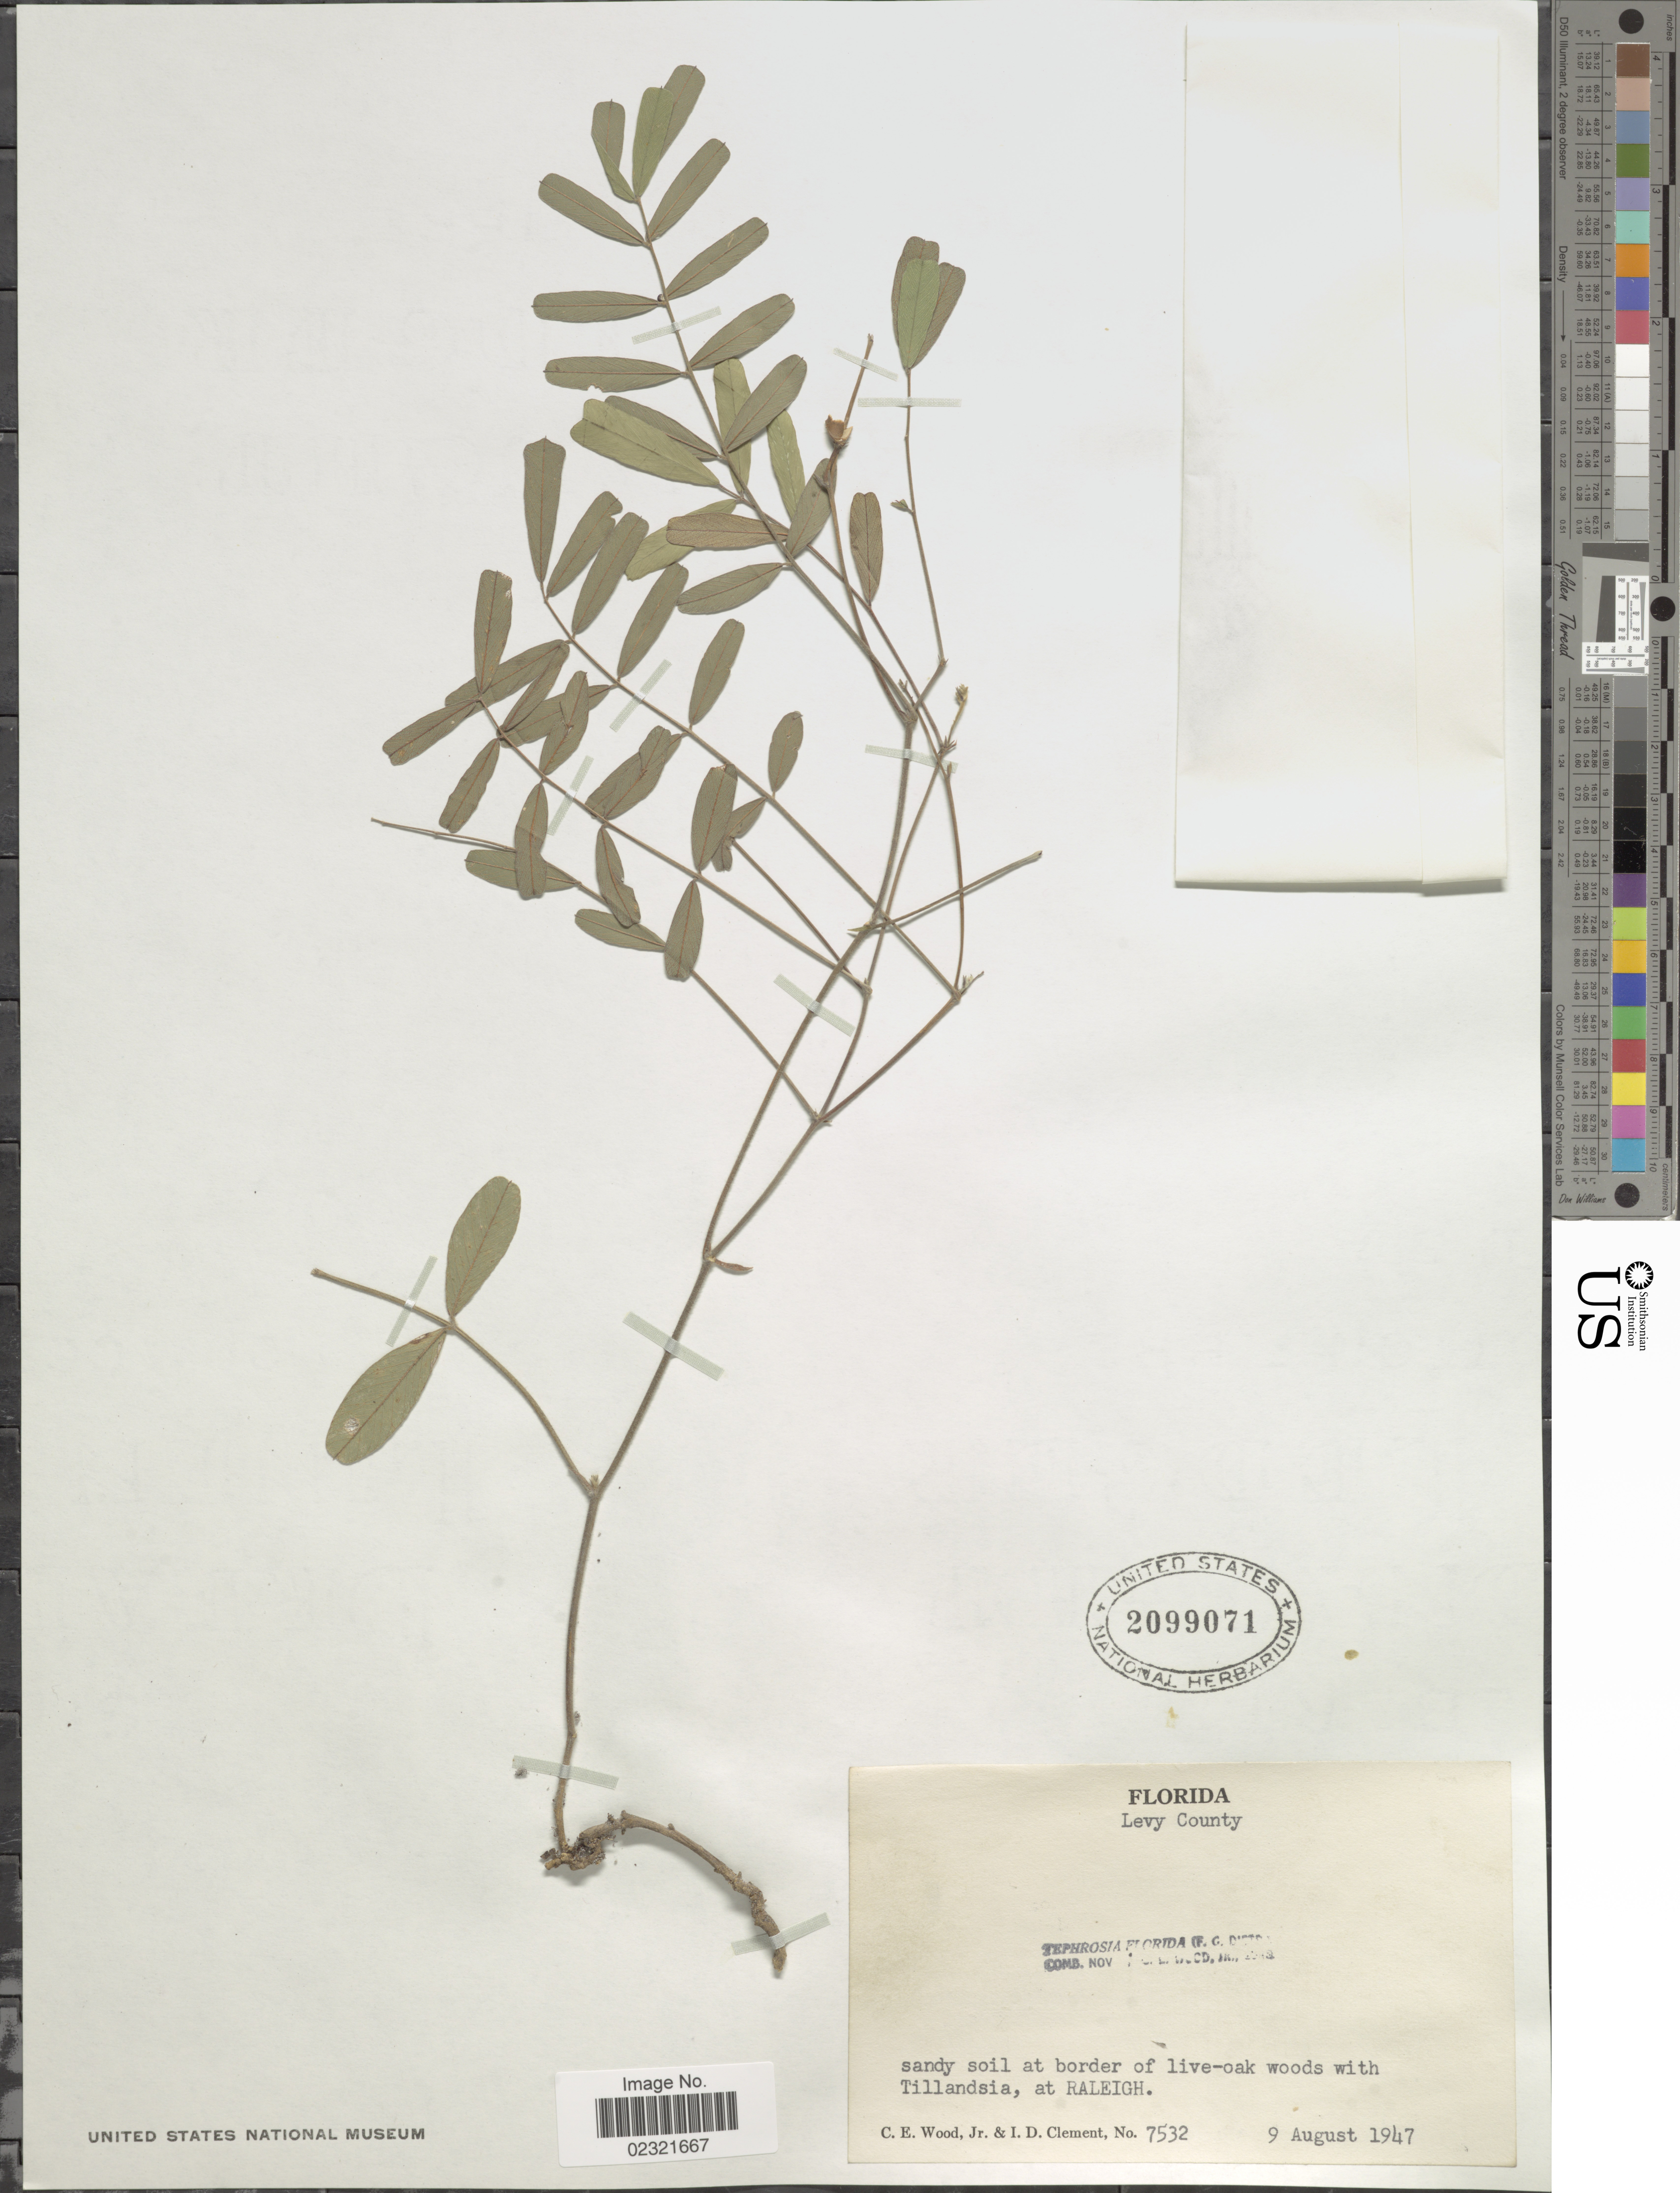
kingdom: Plantae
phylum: Tracheophyta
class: Magnoliopsida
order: Fabales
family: Fabaceae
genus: Tephrosia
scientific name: Tephrosia florida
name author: (Dietr.) C.E. Wood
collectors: C. Wood & I. Clement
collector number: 7532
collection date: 1947-08-09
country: United States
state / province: Florida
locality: Levy County, sandy soil at border of live-oak woods with Tillandsia, at Raleigh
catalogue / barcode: US 2099071